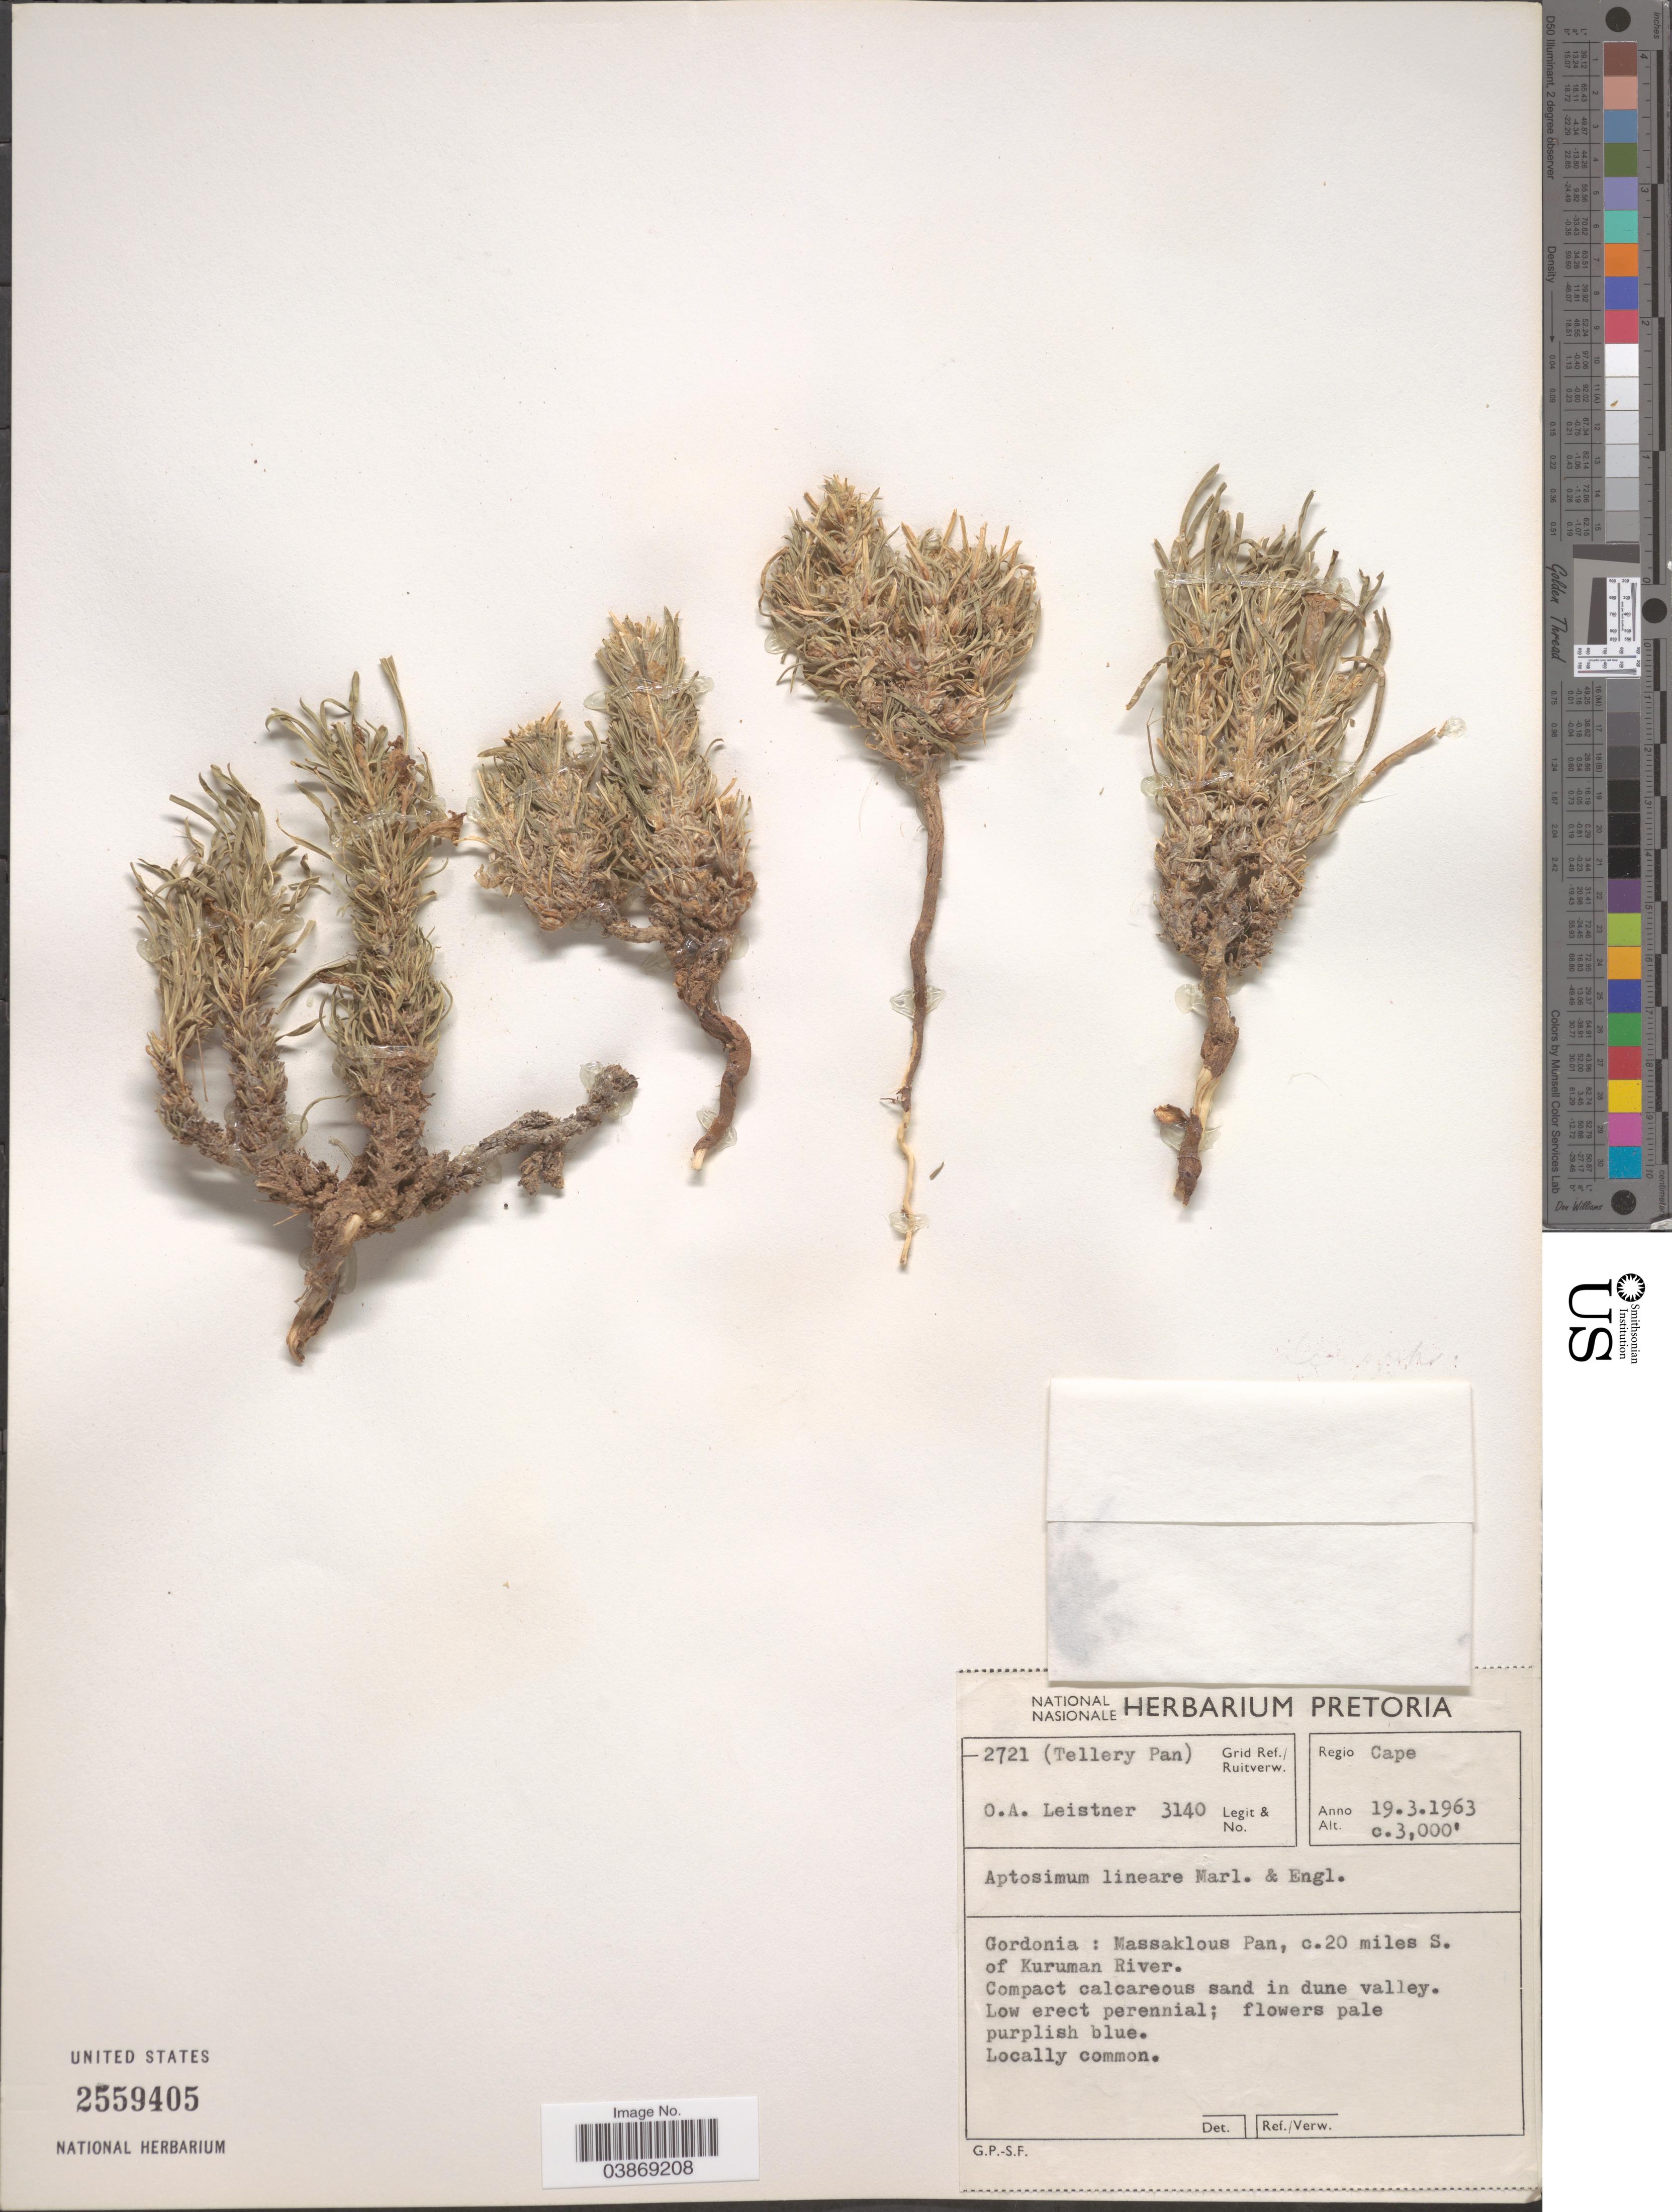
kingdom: Plantae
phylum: Tracheophyta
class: Magnoliopsida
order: Lamiales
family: Scrophulariaceae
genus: Aptosimum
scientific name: Aptosimum lineare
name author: Marloth & Engl.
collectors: O. A. Leistner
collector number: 3140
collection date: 1963-03-19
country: South Africa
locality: Grid Ref./ Ruitverw. 2721 (Tellery Pan). Regio Cape. Gordonia: Massaklous Pan, c.20 miles S. of Kuruman River.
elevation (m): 914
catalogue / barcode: US 2559405